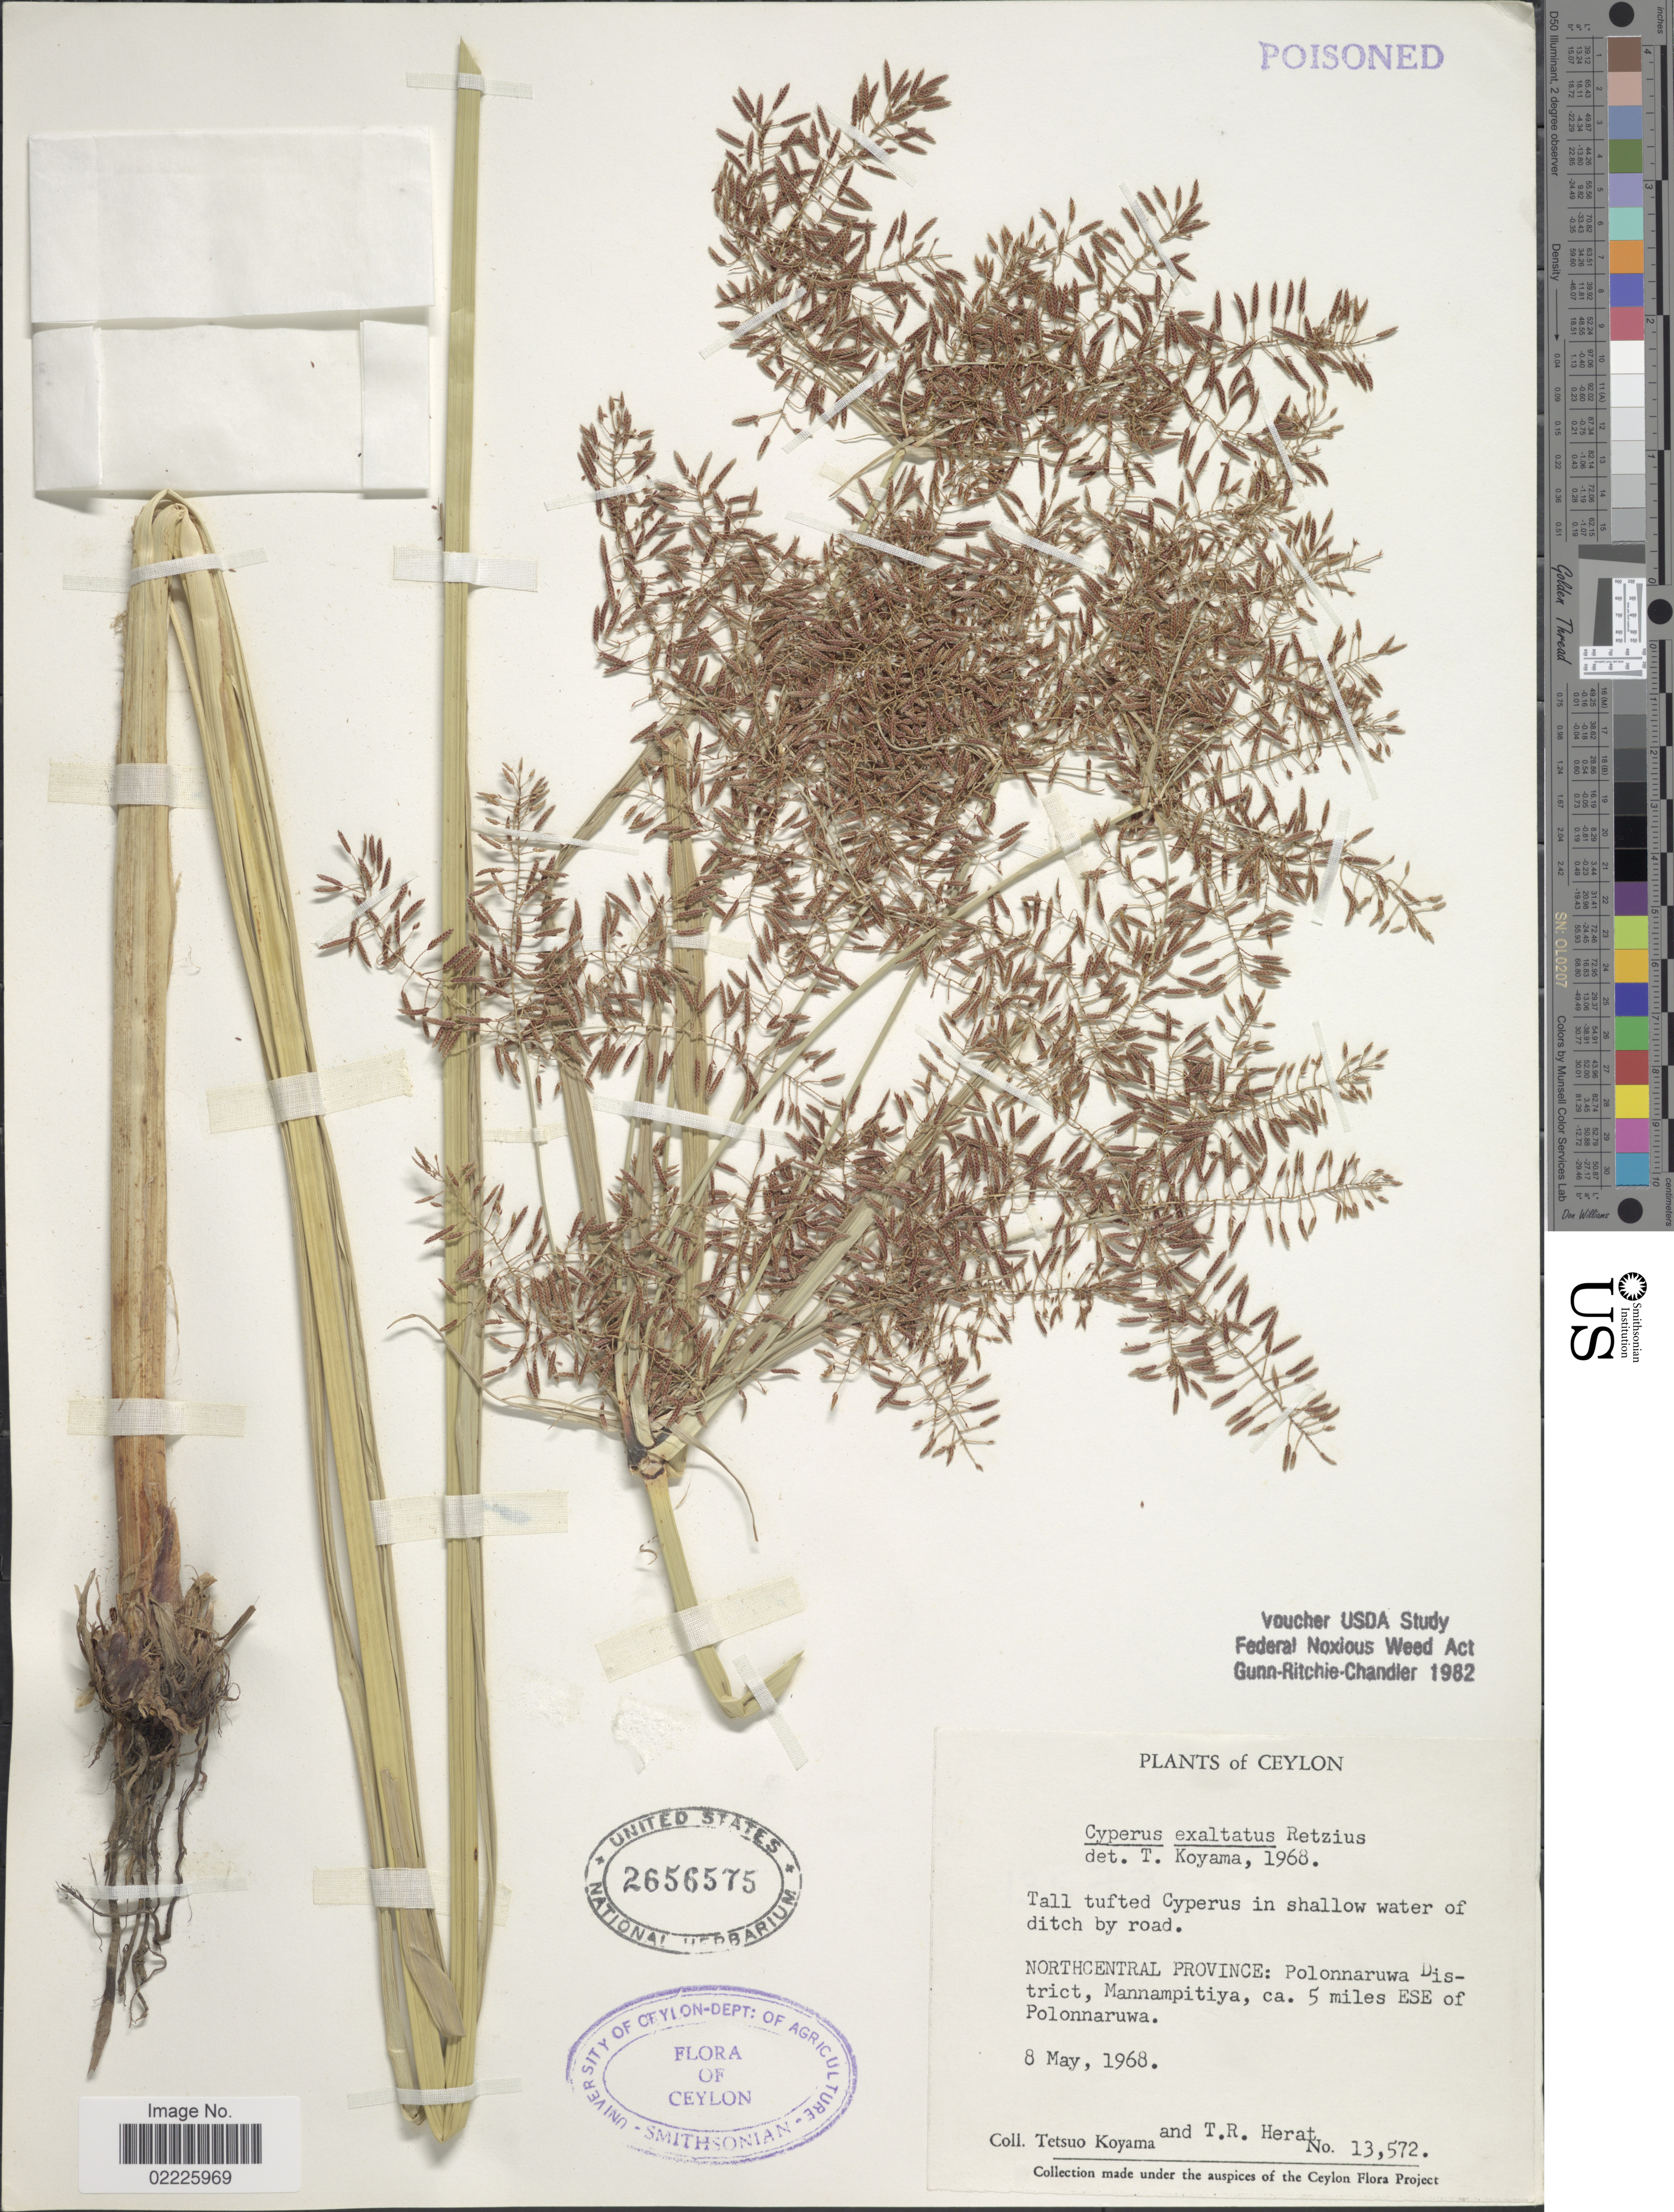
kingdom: Plantae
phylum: Tracheophyta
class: Liliopsida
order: Poales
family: Cyperaceae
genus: Cyperus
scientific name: Cyperus exaltatus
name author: Retz.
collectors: T. Koyama & T. R. Herat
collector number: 13572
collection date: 1968-05-08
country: Sri Lanka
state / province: North Central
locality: Ceylon. Polonnaruwa District, mannampitiya, ca. 5 miles ESE of Polonnaruwa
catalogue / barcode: US 2656575